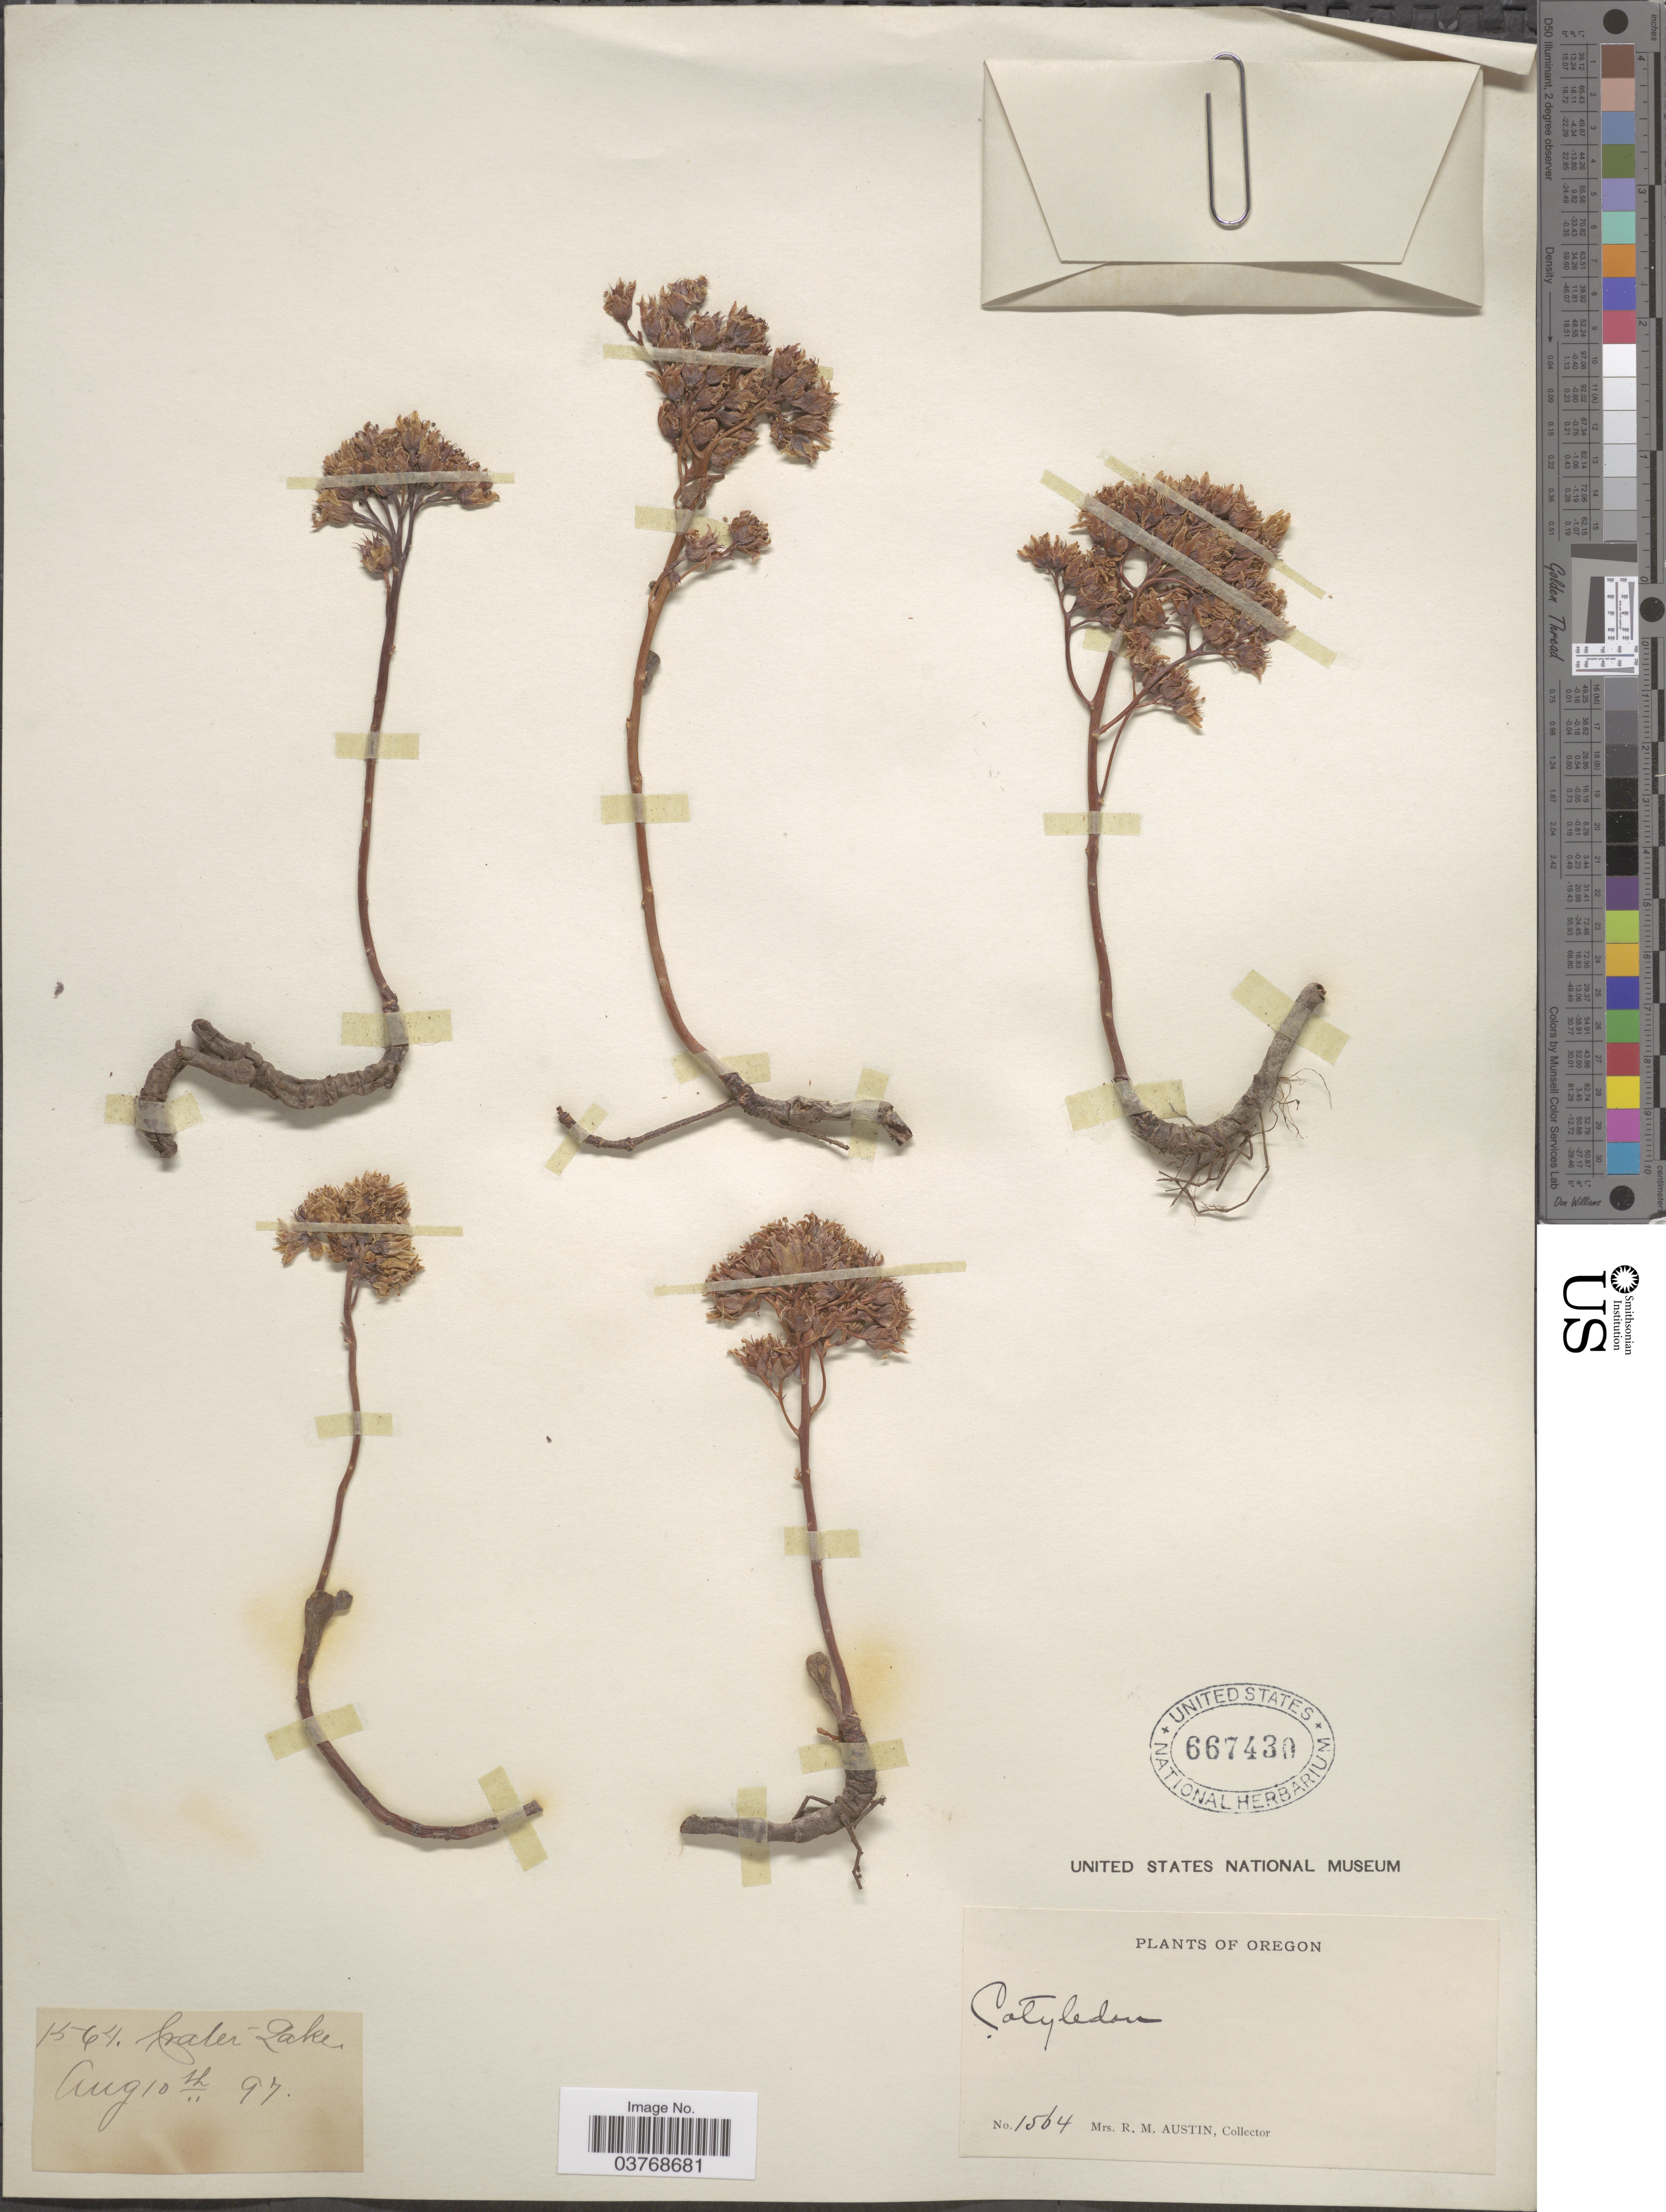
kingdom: Plantae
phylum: Tracheophyta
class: Magnoliopsida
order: Saxifragales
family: Crassulaceae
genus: Sedum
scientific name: Sedum oregonense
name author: (S. Watson) M. Peck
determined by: Strong, Mark T., (BOT), Smithsonian Institution - National Museum of Natural History (UNITED STATES)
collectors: R. Austin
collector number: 1564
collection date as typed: Transcribed d/m/y: 10/8/97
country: United States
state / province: Oregon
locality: Crater Lake.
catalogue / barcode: US 667430